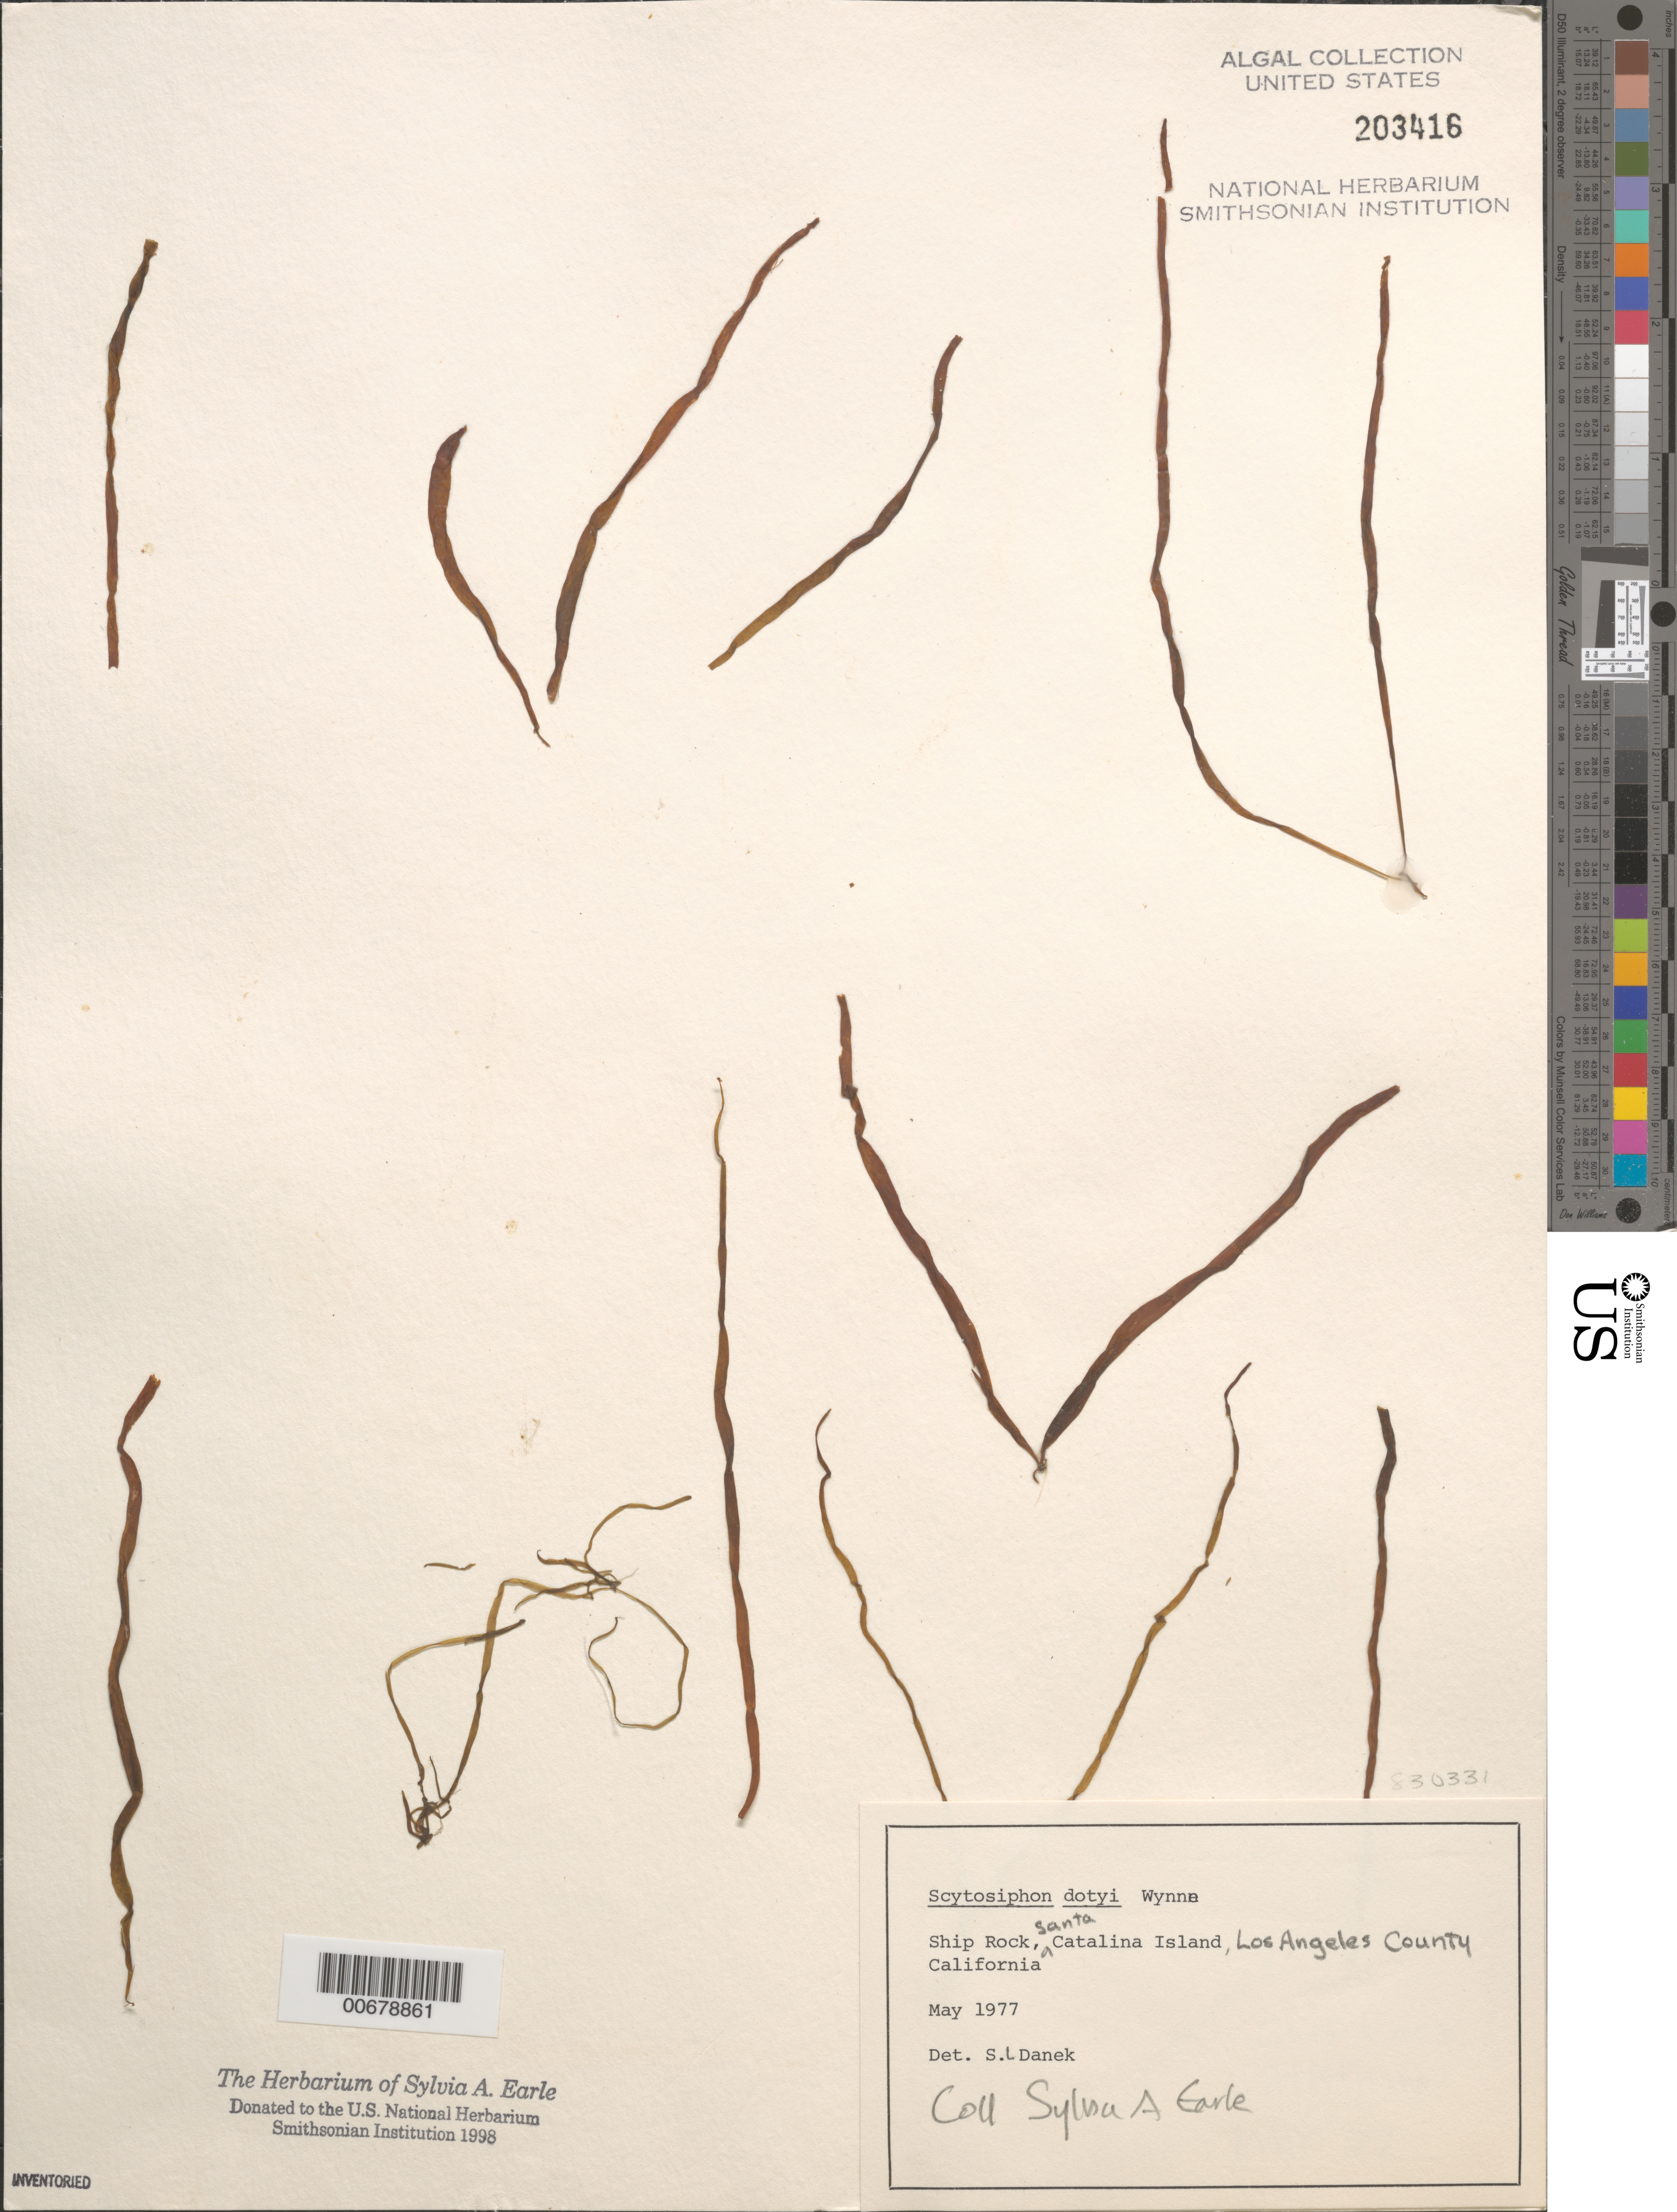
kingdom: Chromista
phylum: Ochrophyta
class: Phaeophyceae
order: Scytosiphonales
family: Scytosiphonaceae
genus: Scytosiphon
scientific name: Scytosiphon dotyi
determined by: Danek, S. L.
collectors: S. A. Earle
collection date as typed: May 1977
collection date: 1977-05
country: United States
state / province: California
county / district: Los Angeles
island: Santa Catalina Island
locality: Ship Rock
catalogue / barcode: US 203416